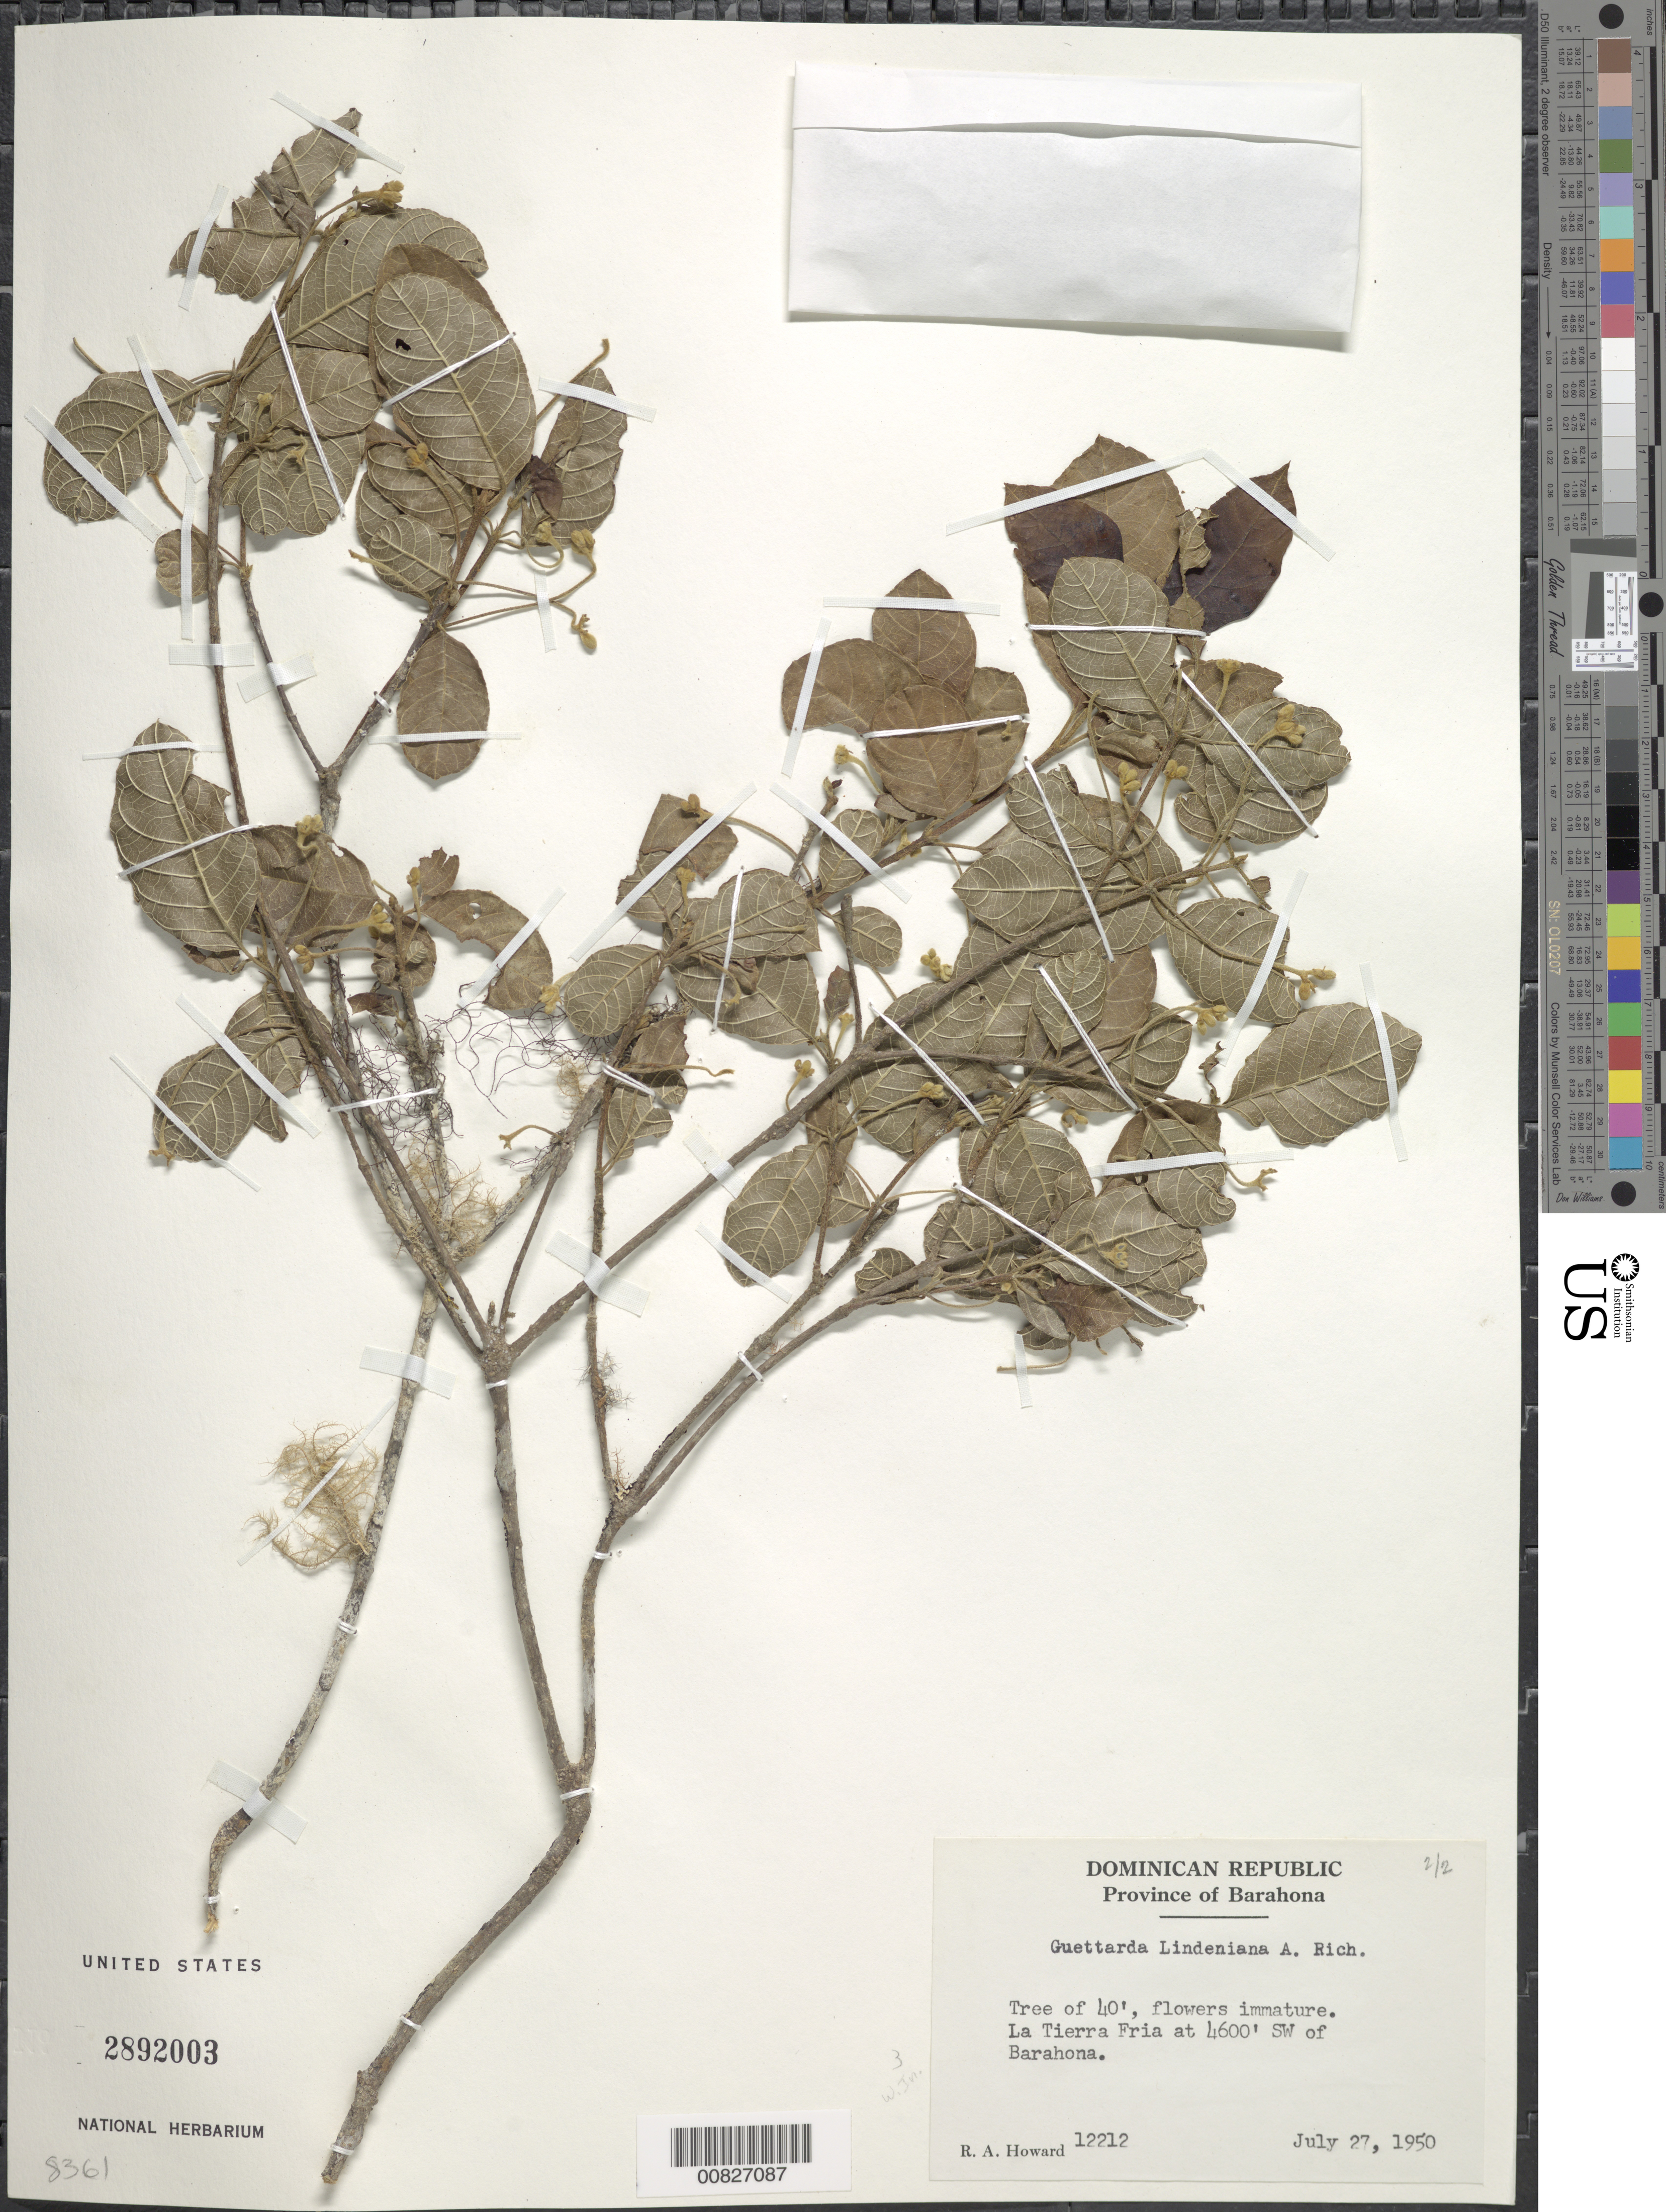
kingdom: Plantae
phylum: Tracheophyta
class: Magnoliopsida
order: Gentianales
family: Rubiaceae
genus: Guettarda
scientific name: Guettarda lindeniana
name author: A. Rich.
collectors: R. A. Howard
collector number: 12212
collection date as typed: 27 Jul 1950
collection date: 1950-07-27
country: Dominican Republic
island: Hispaniola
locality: La Tierra Fria, SW of Barahona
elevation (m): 1402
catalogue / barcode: US 2892003